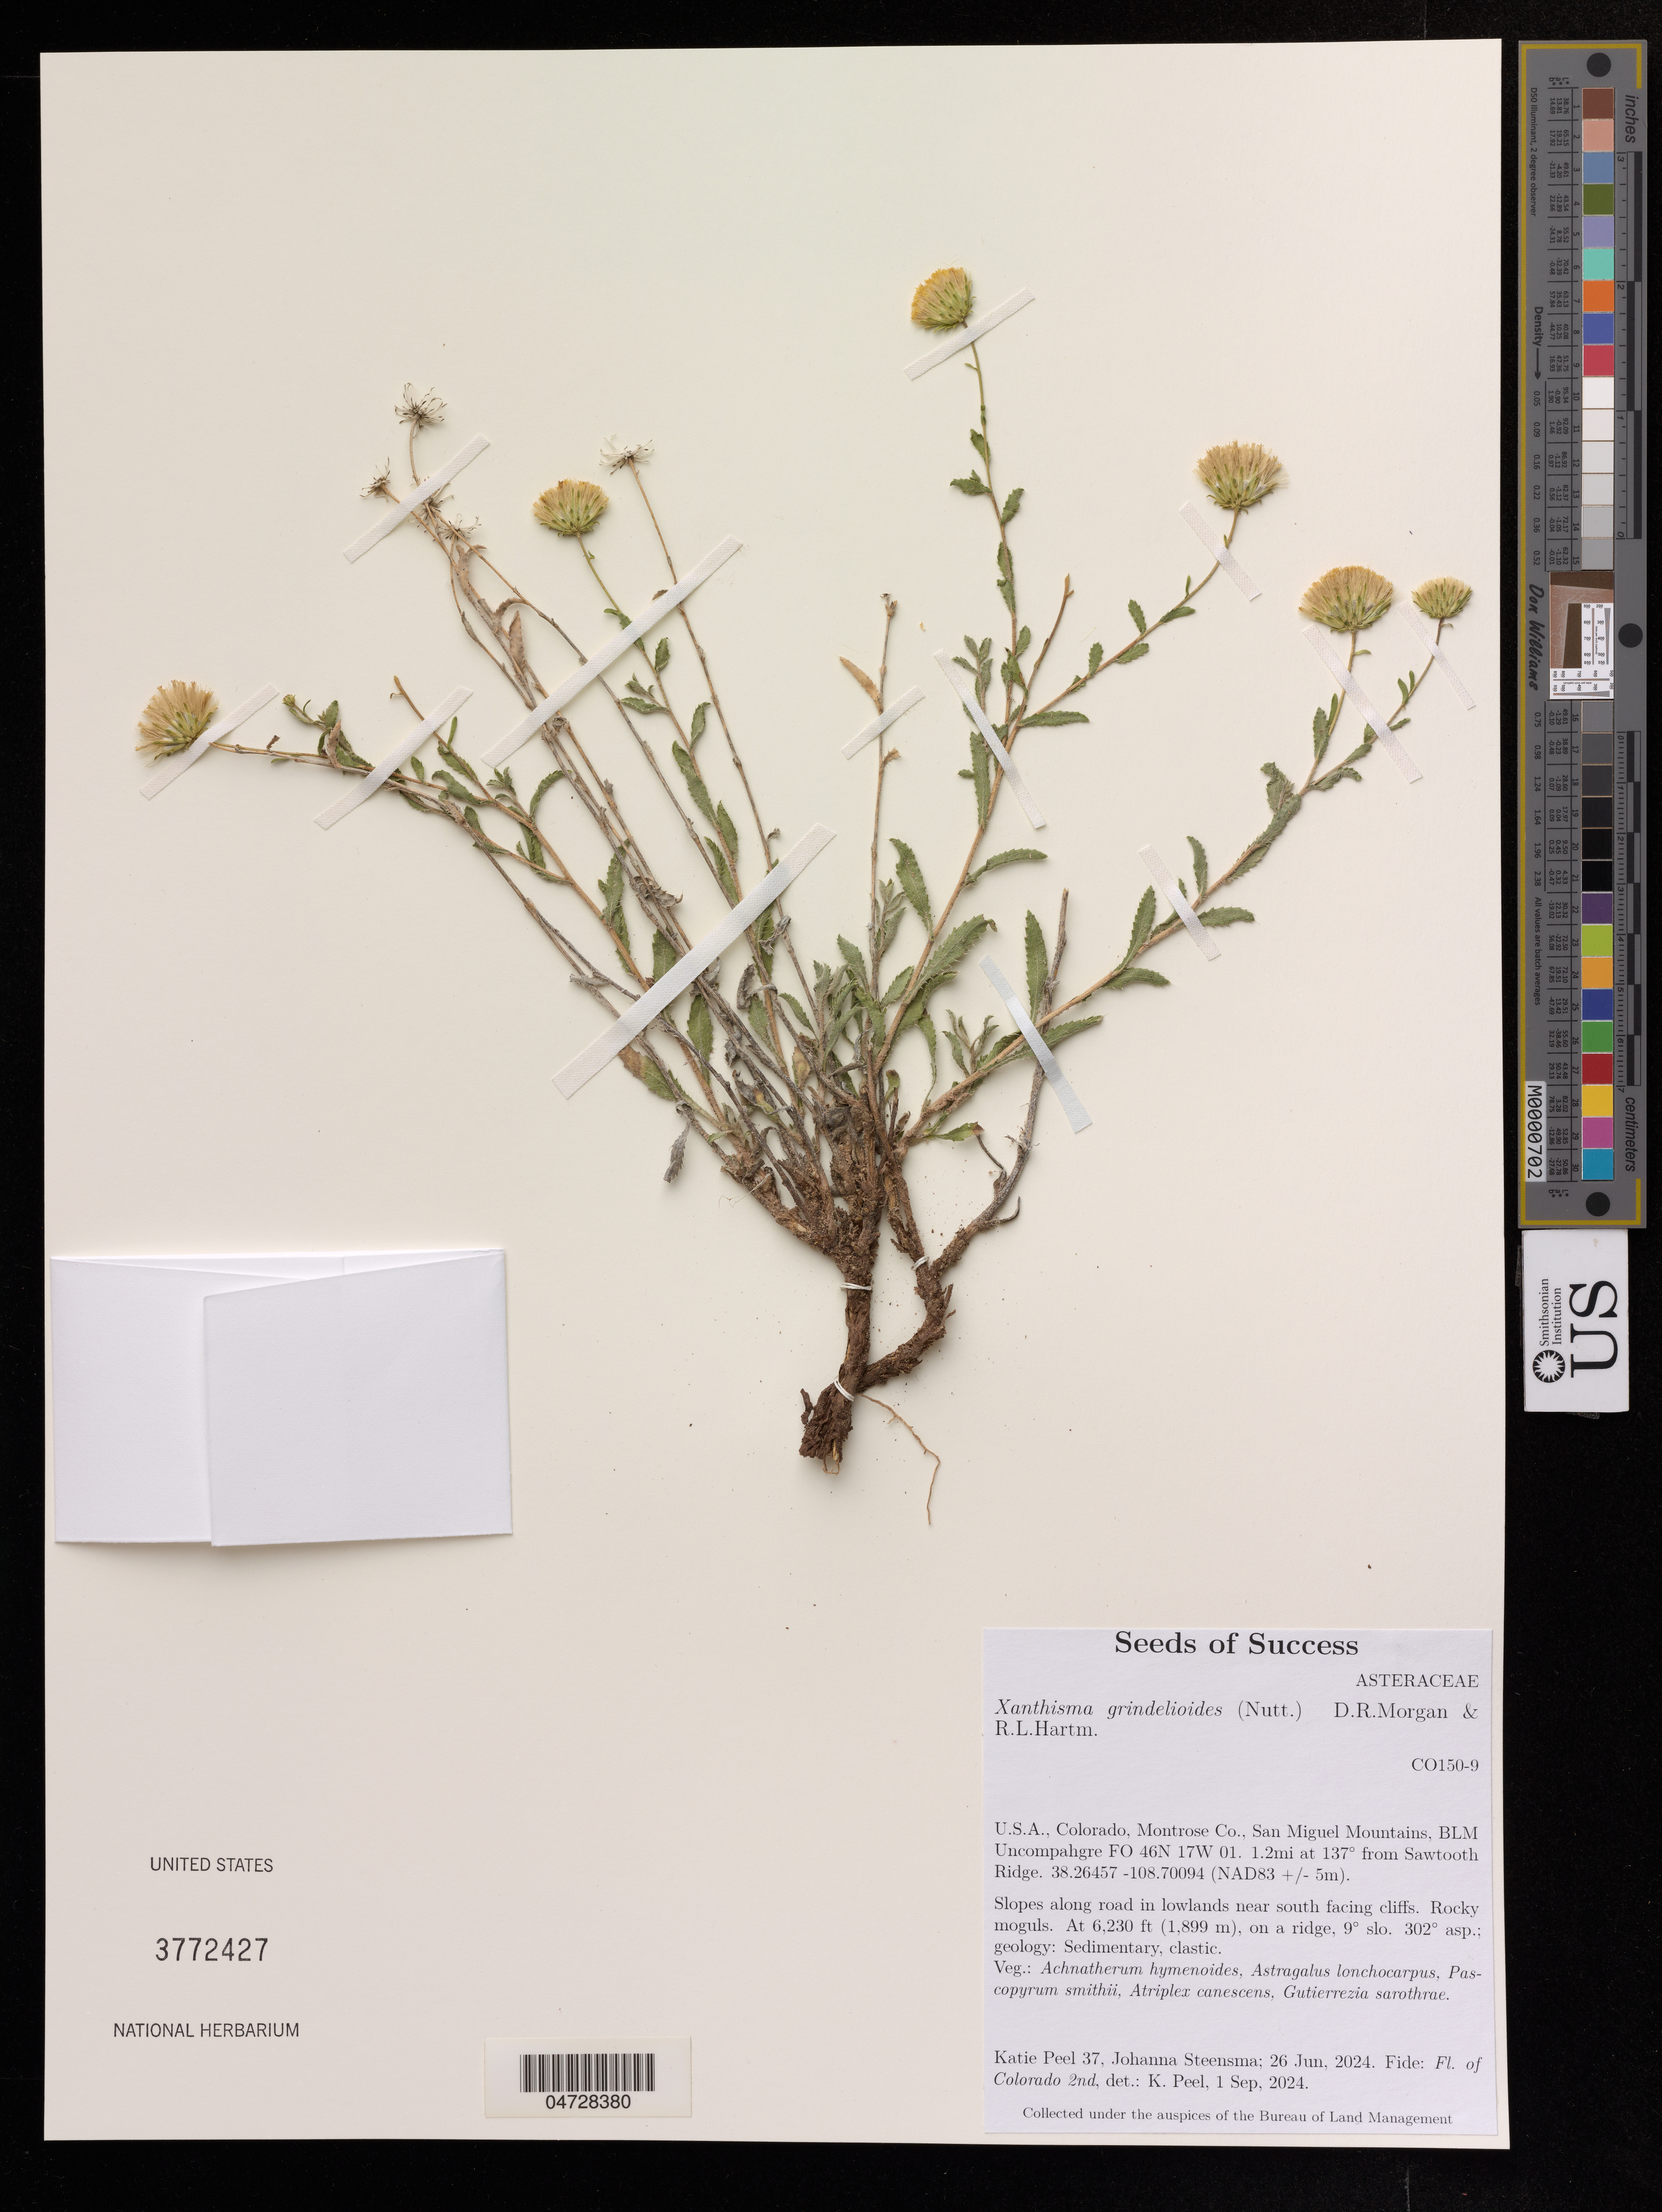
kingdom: Plantae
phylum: Tracheophyta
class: Magnoliopsida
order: Asterales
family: Asteraceae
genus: Xanthisma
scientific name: Xanthisma grindelioides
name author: (Nutt.) D. R. Morgan & R.L. Hartm.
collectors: K. Peel & J. Steensma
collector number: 37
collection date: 2024-06-26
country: United States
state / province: Colorado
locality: Montrose Co., San Miguel Mountains, BLM Uncompahgre from Sawtooth Ridge.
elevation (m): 1899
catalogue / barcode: US 3772427